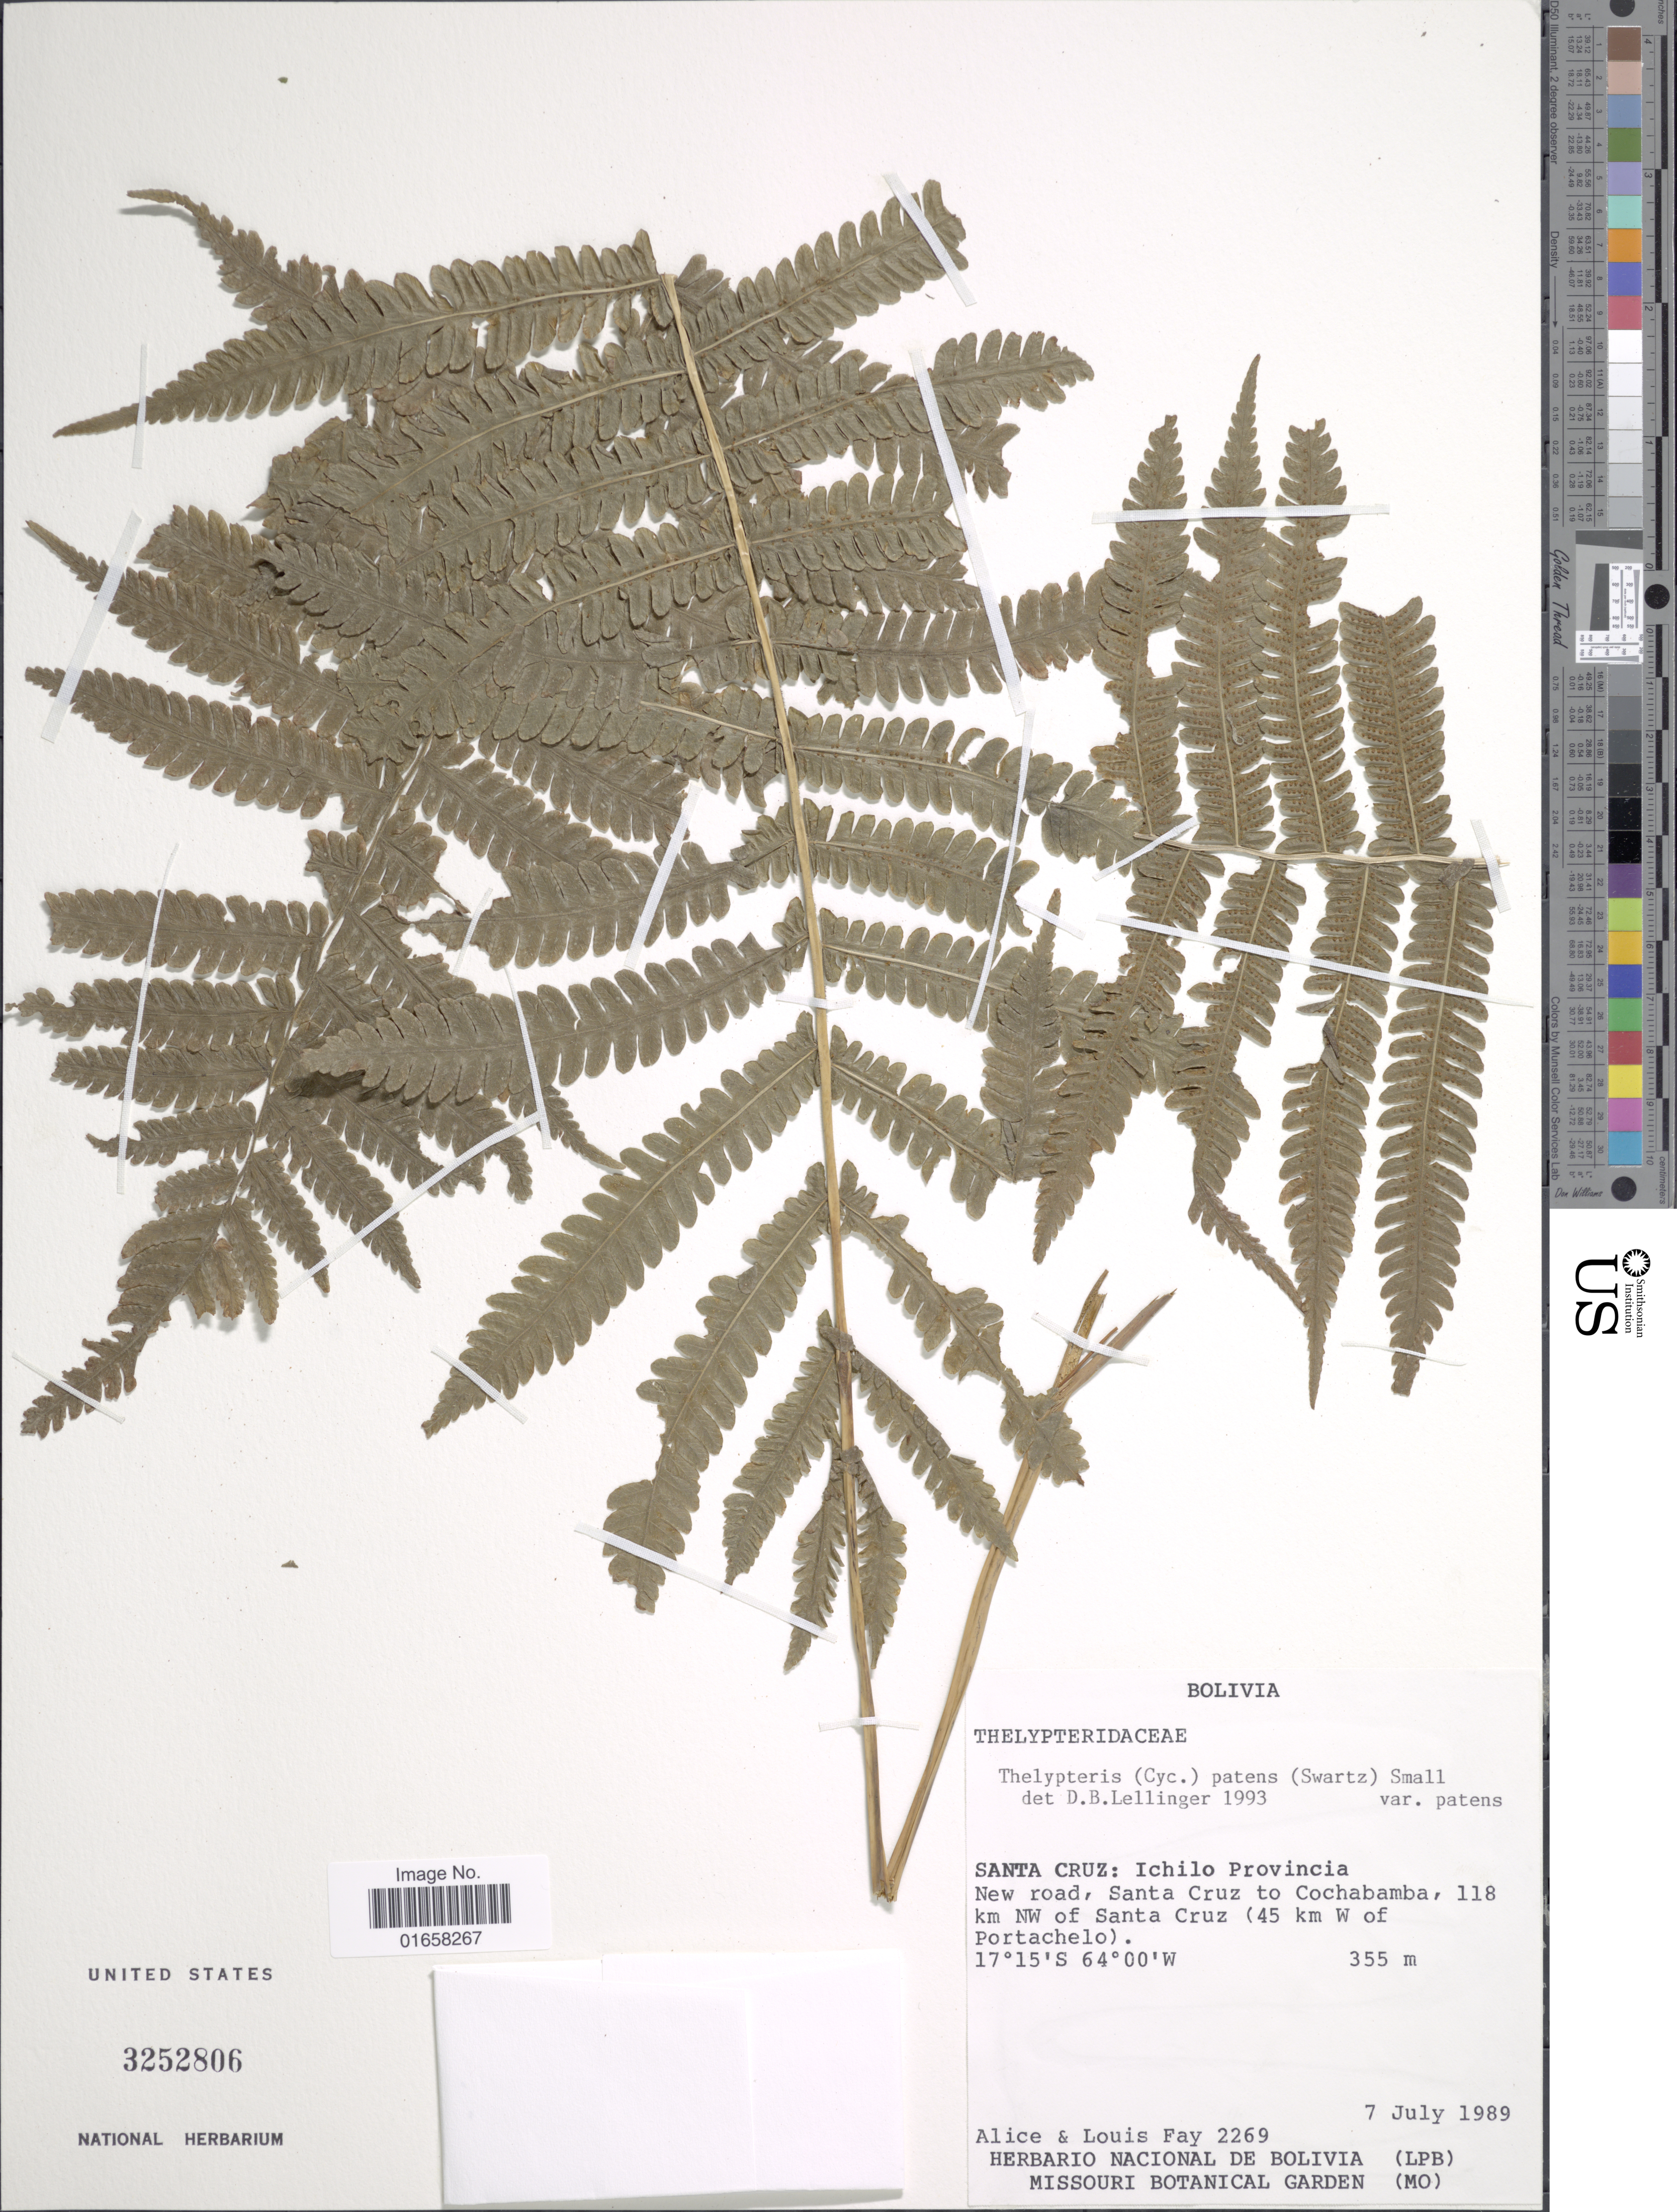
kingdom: Plantae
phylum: Tracheophyta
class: Polypodiopsida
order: Polypodiales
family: Thelypteridaceae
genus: Christella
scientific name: Christella patens var. patens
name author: (Sw.) Holttum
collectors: A. Fay & L. Fay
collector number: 2269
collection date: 1989-07-07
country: Bolivia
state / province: Santa Cruz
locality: Ichilo Provincia. New Road, Santa Cruz to Cochabamba, 118 km NW of Santa Cruz (45 km W of Portachelo)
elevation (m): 355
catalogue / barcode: US 3252806